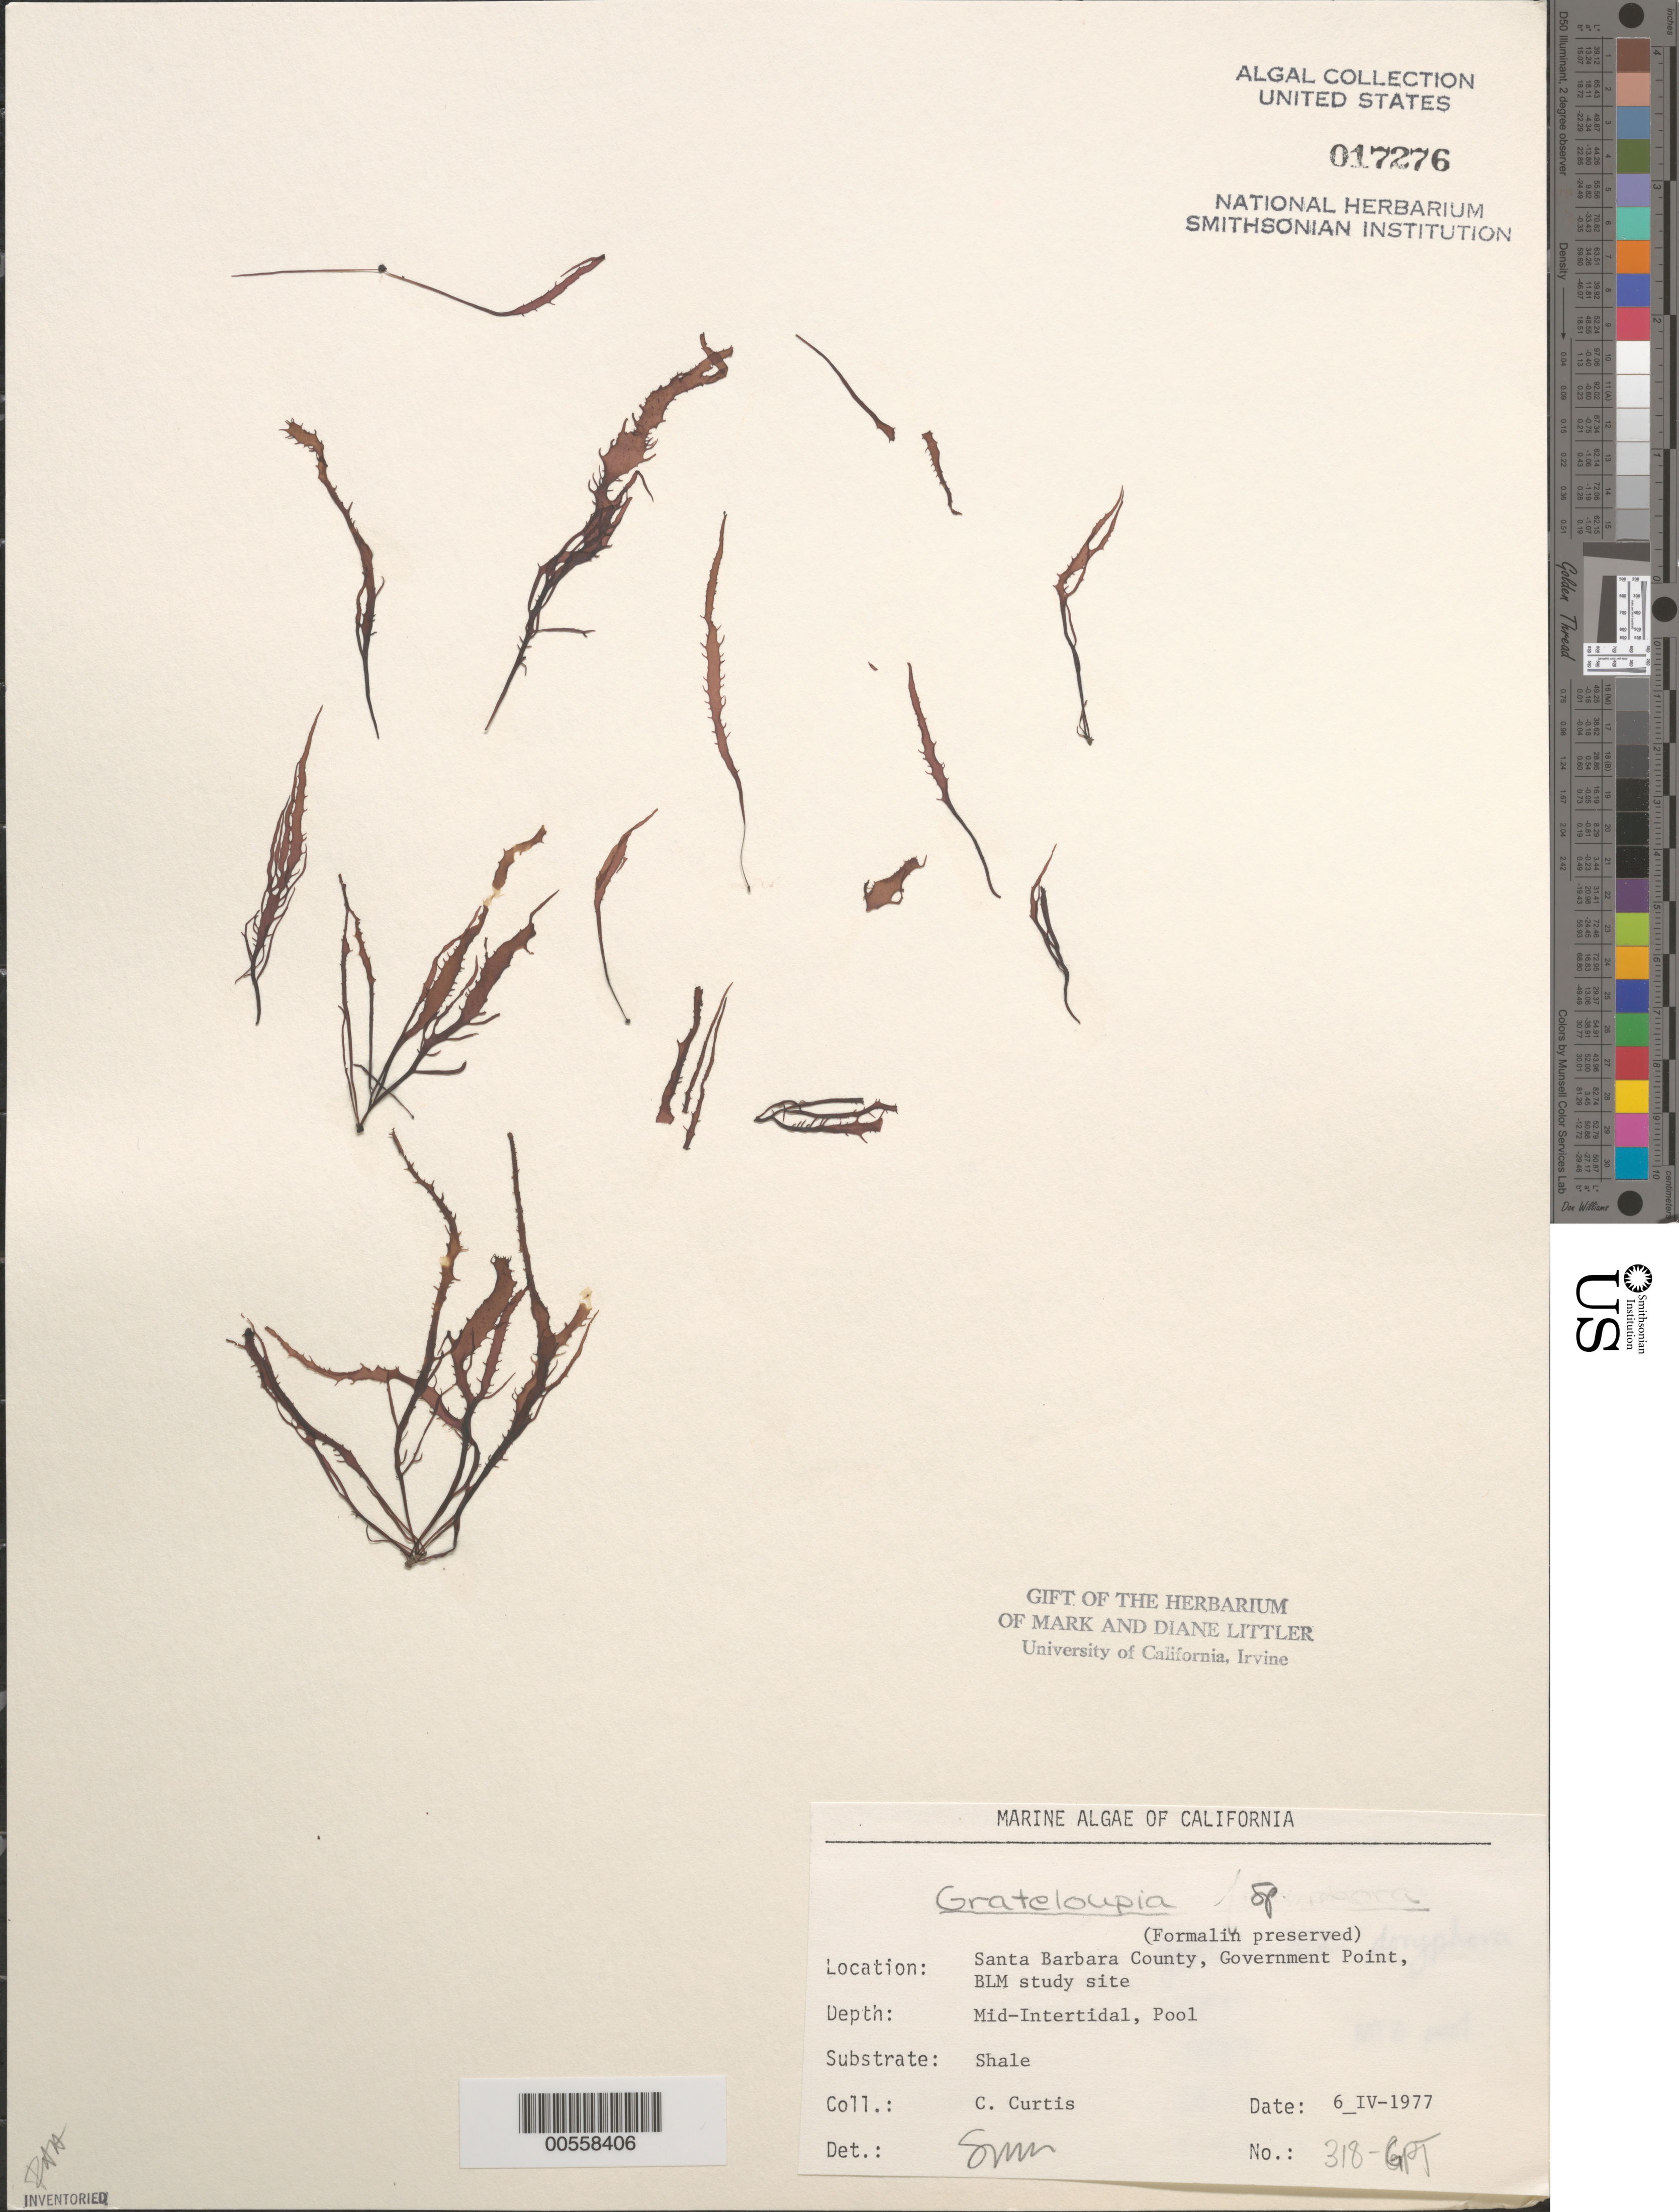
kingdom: Plantae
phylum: Rhodophyta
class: Florideophyceae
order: Halymeniales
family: Halymeniaceae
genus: Grateloupia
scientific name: Grateloupia sp.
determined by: Murray, S. N.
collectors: C. Curtis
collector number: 318-gpt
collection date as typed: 06 Apr 1977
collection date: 1977-04-06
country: United States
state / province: California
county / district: Santa Barbara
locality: Government Point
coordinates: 34 26'31"N, 120 24'06"W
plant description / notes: BLM-SOCALBIGHT Rocky Intertidal Survey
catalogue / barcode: US 17276